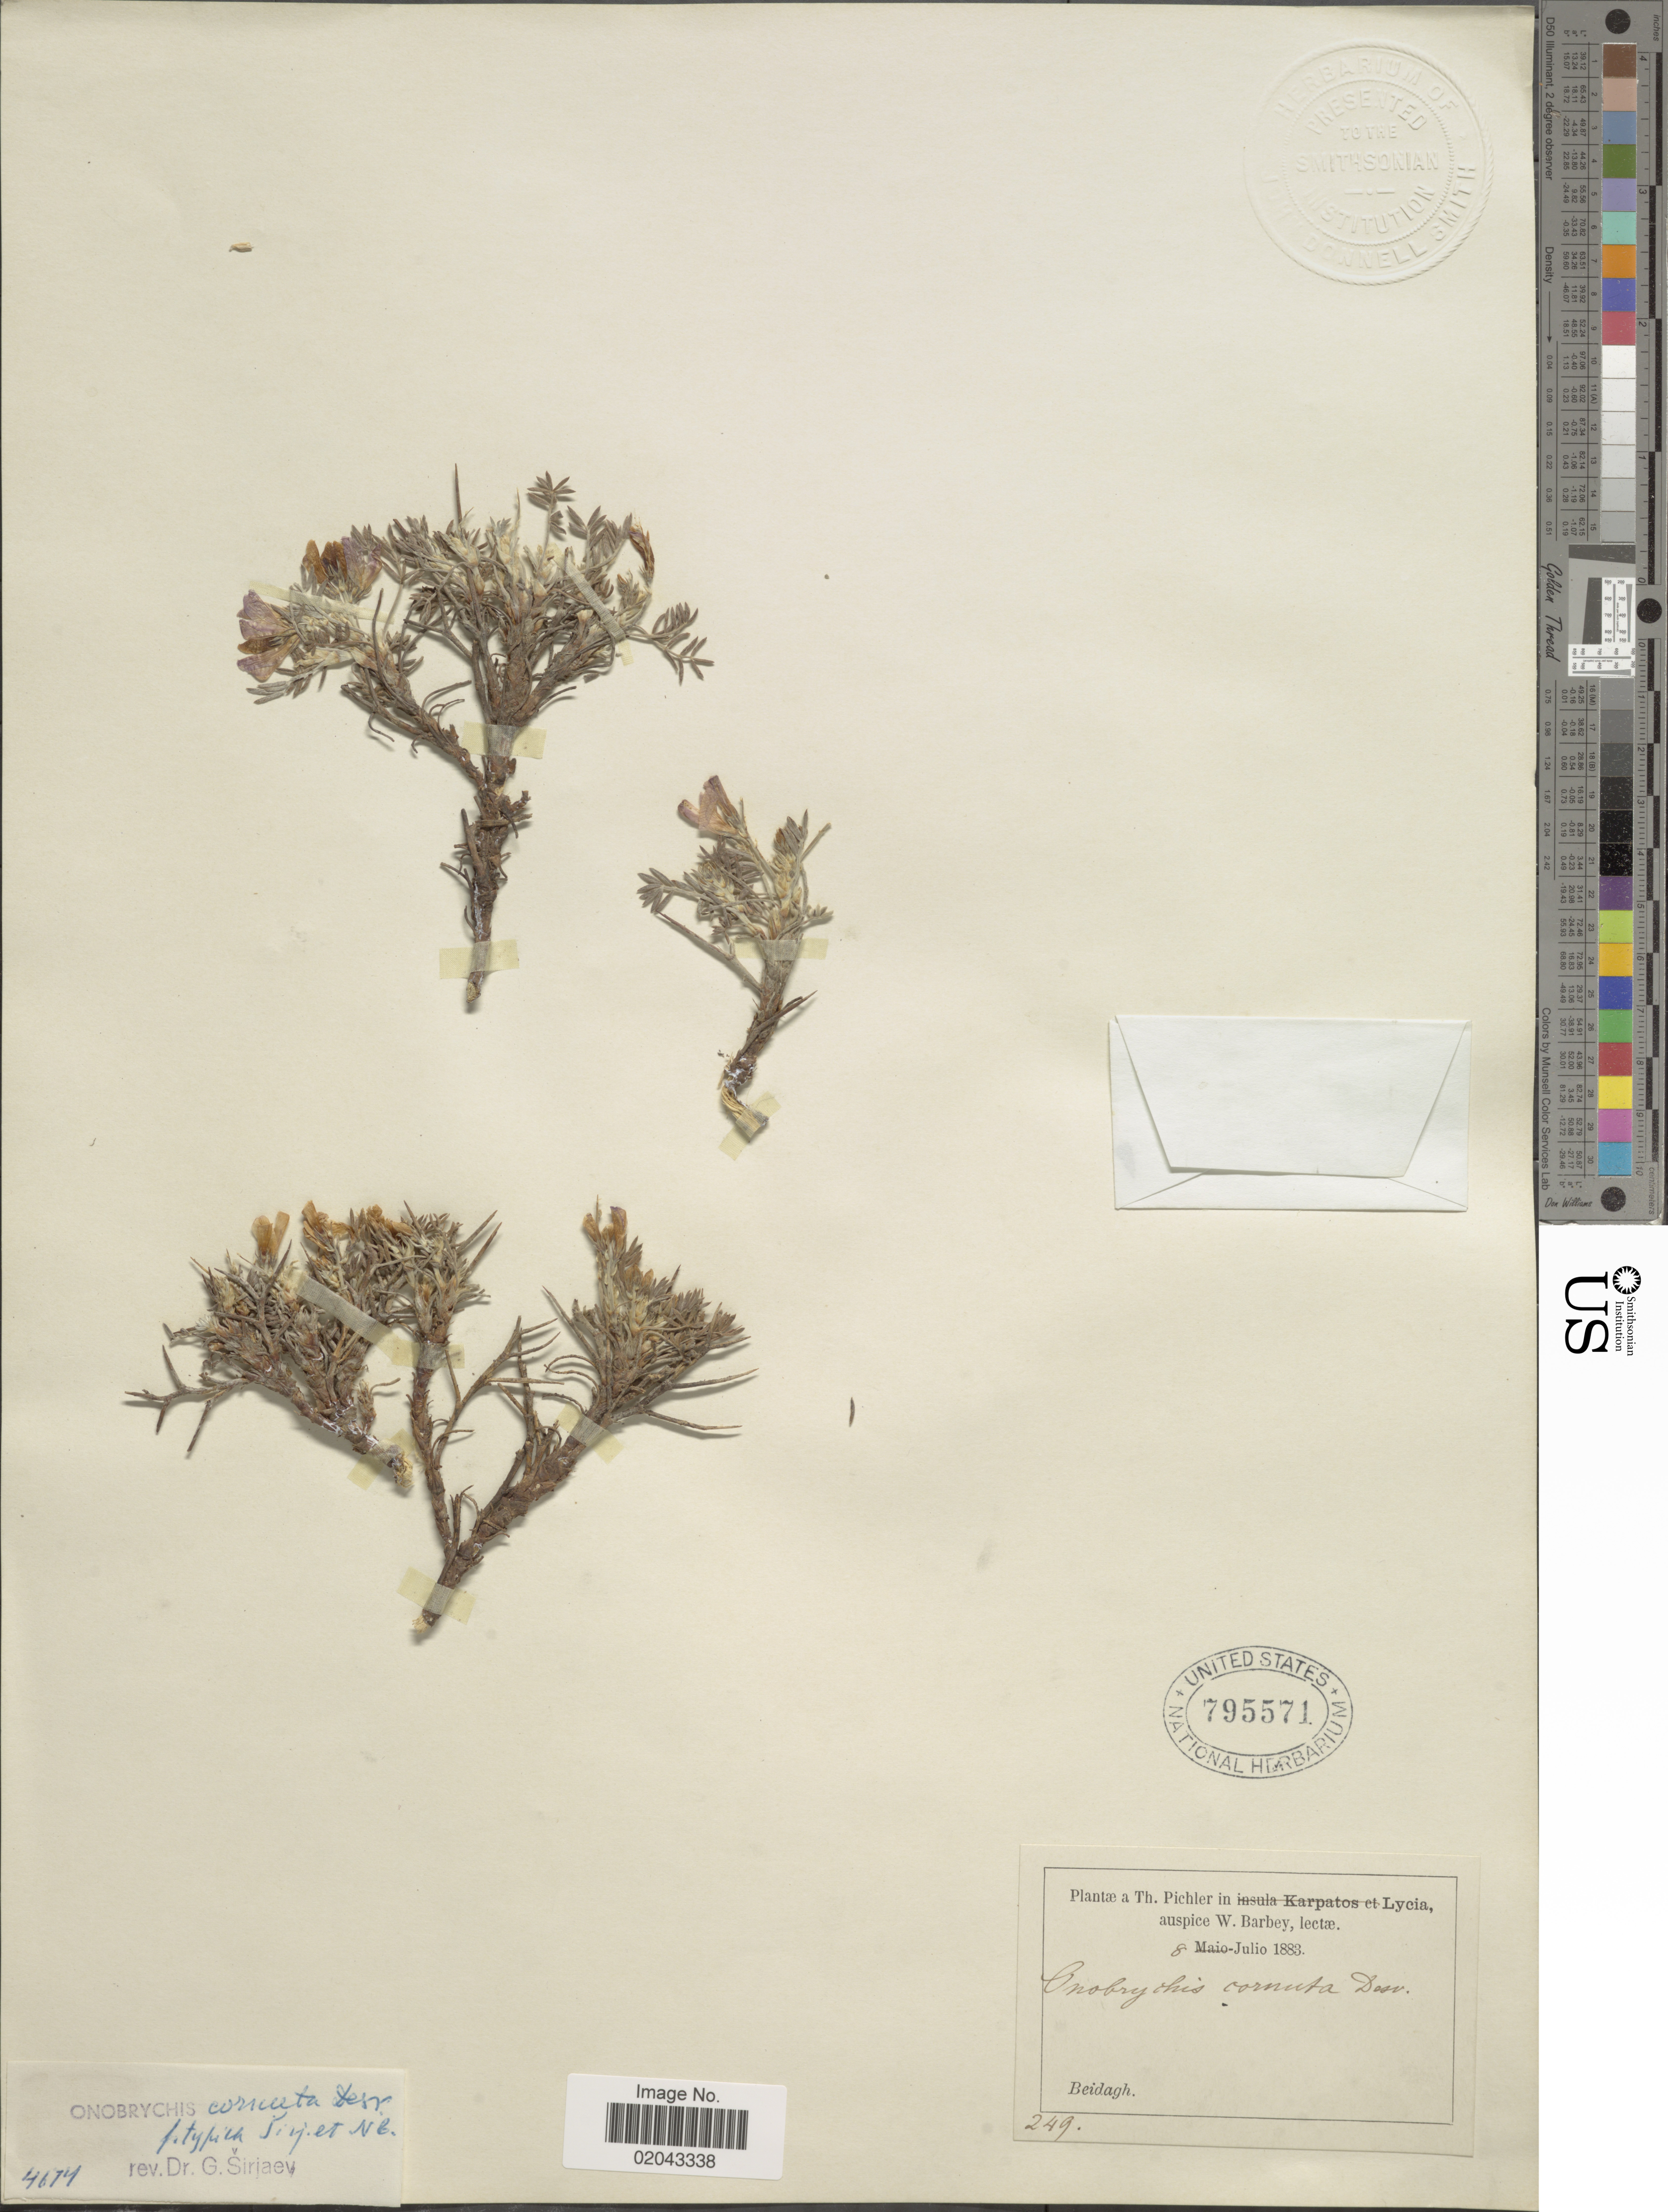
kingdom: Plantae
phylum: Tracheophyta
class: Magnoliopsida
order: Fabales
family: Fabaceae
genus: Onobrychis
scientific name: Onobrychis cornuta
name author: (L.) Desv.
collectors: T. Pichler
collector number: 249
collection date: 1883-07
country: Turkey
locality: Beidagh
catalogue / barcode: US 795571